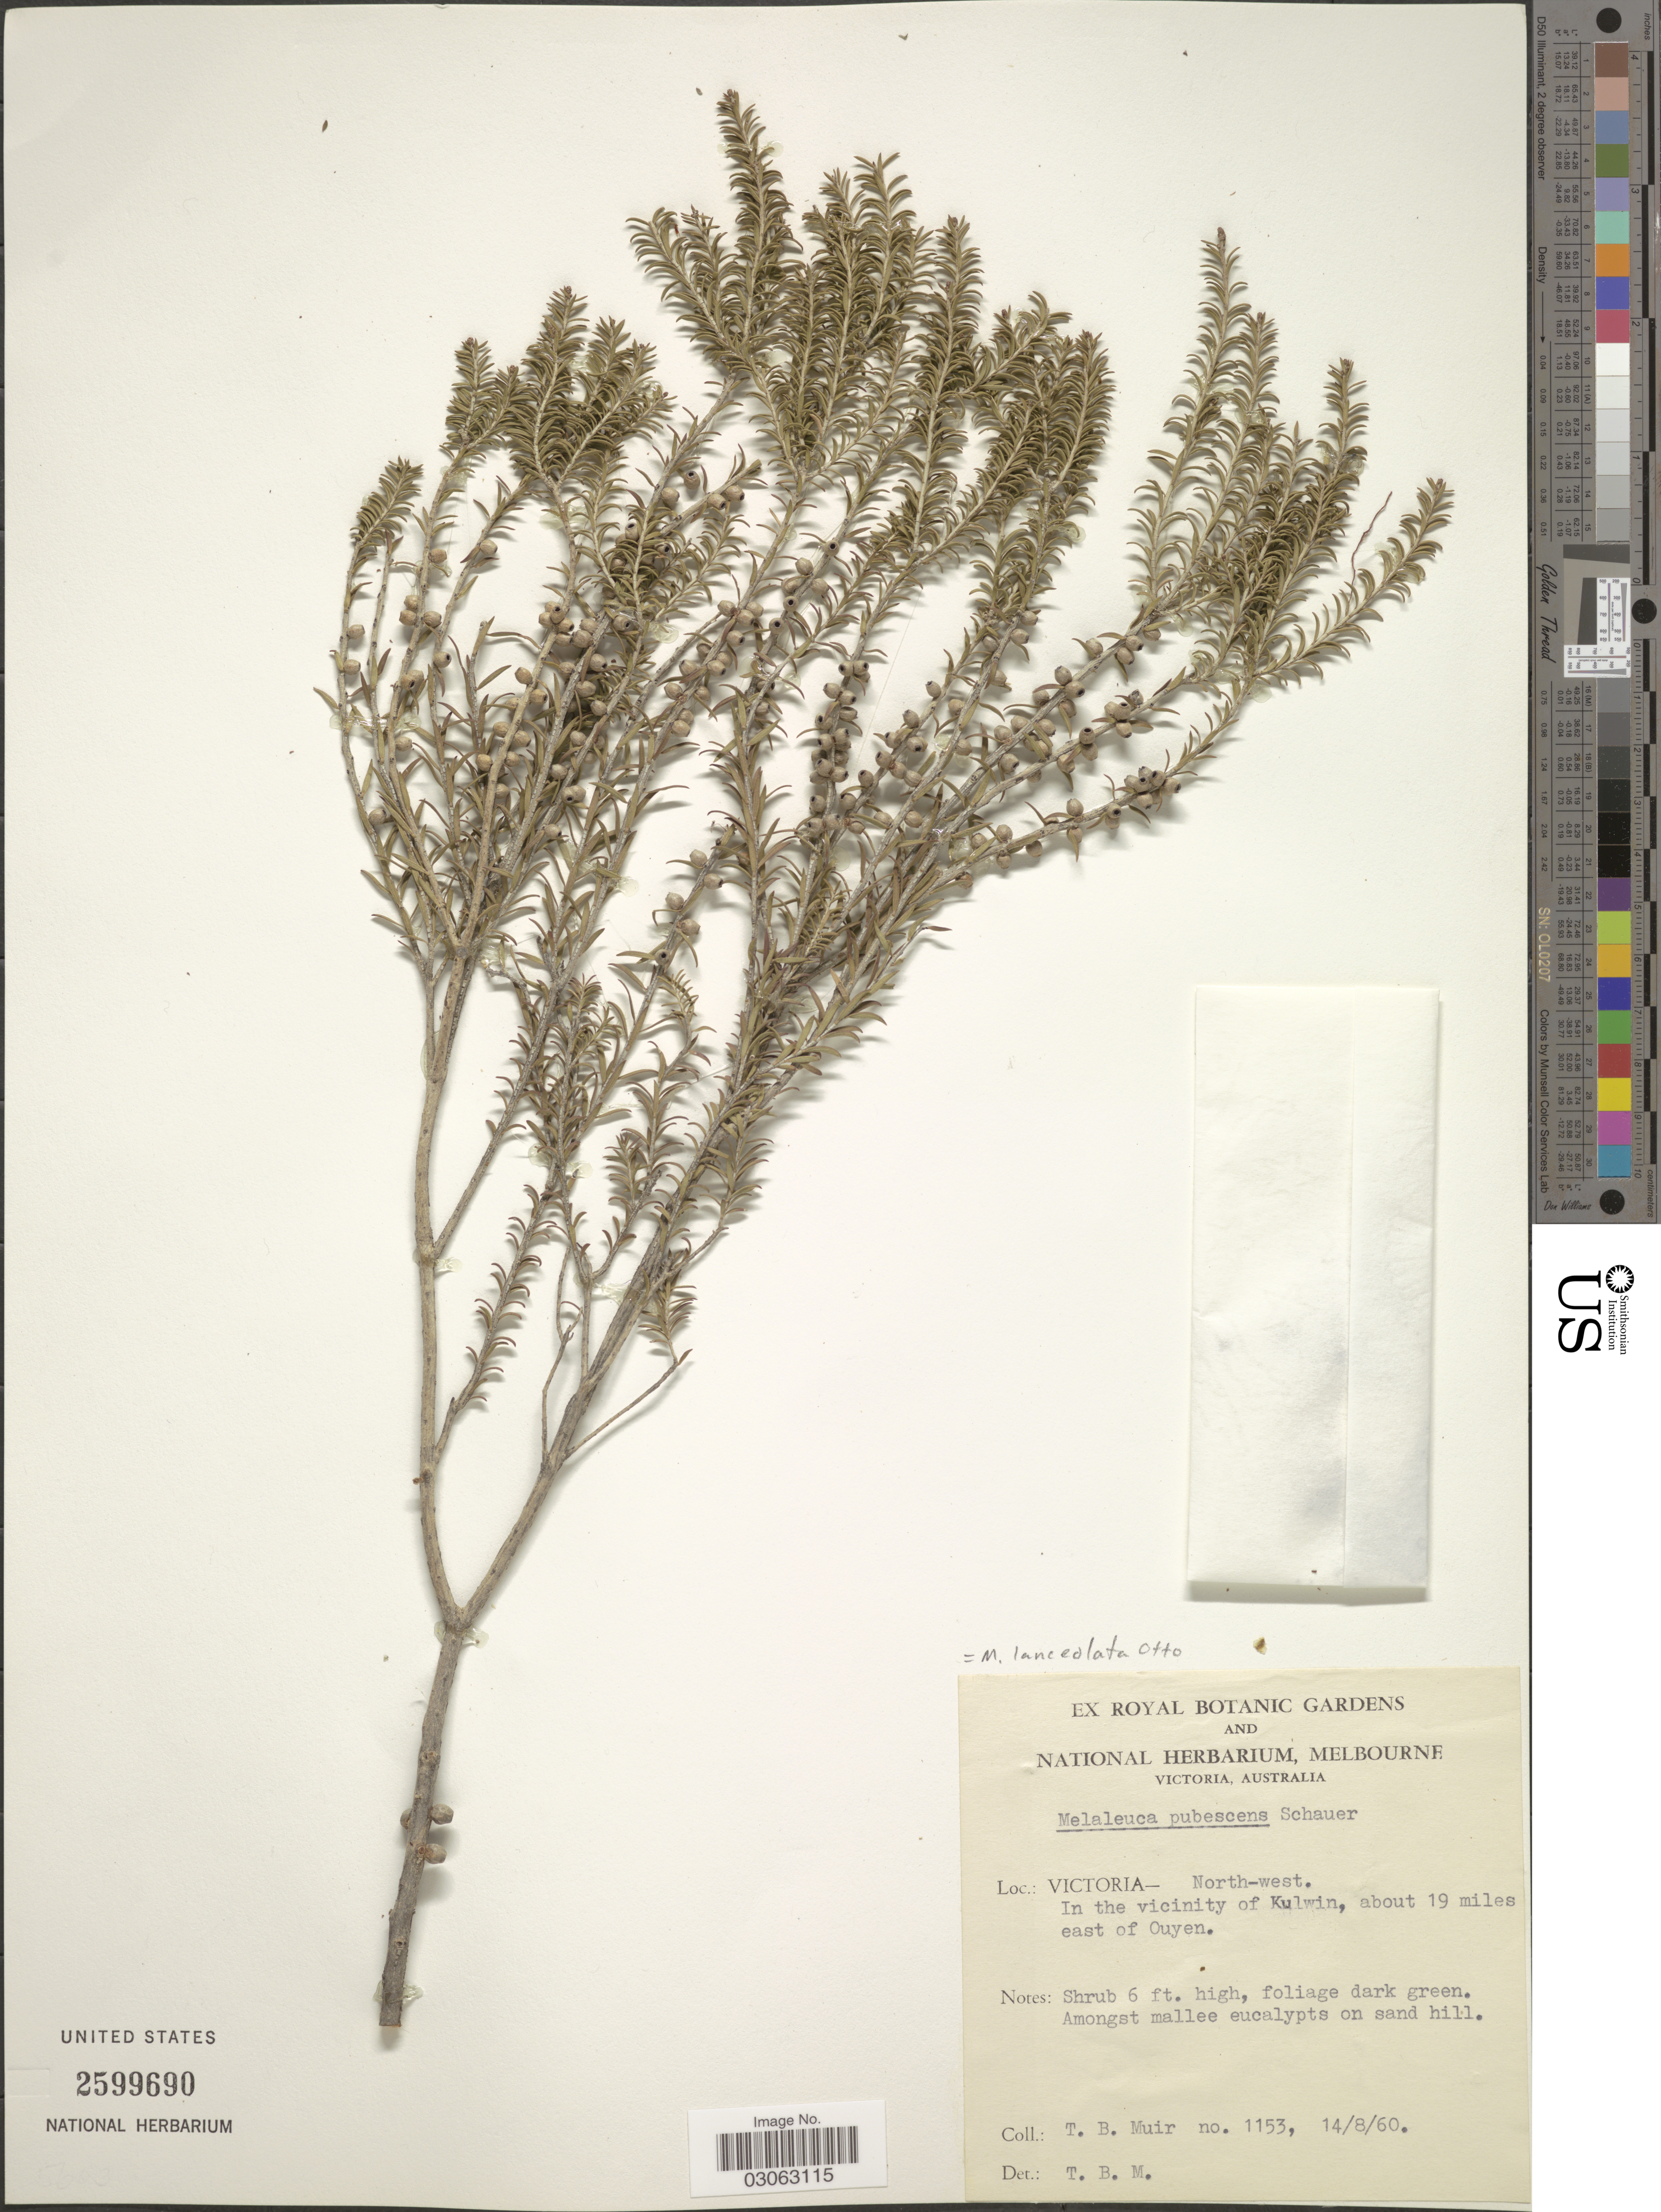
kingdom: Plantae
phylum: Tracheophyta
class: Magnoliopsida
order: Myrtales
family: Myrtaceae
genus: Melaleuca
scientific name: Melaleuca lanceolata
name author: Otto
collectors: T. Muir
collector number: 1153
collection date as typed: Transcribed d/m/y: 14/8/60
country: Australia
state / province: Victoria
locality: Victoria - North-west. In the vicinity of Kulwin, about 19 miles east of Ouyen.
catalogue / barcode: US 2599690